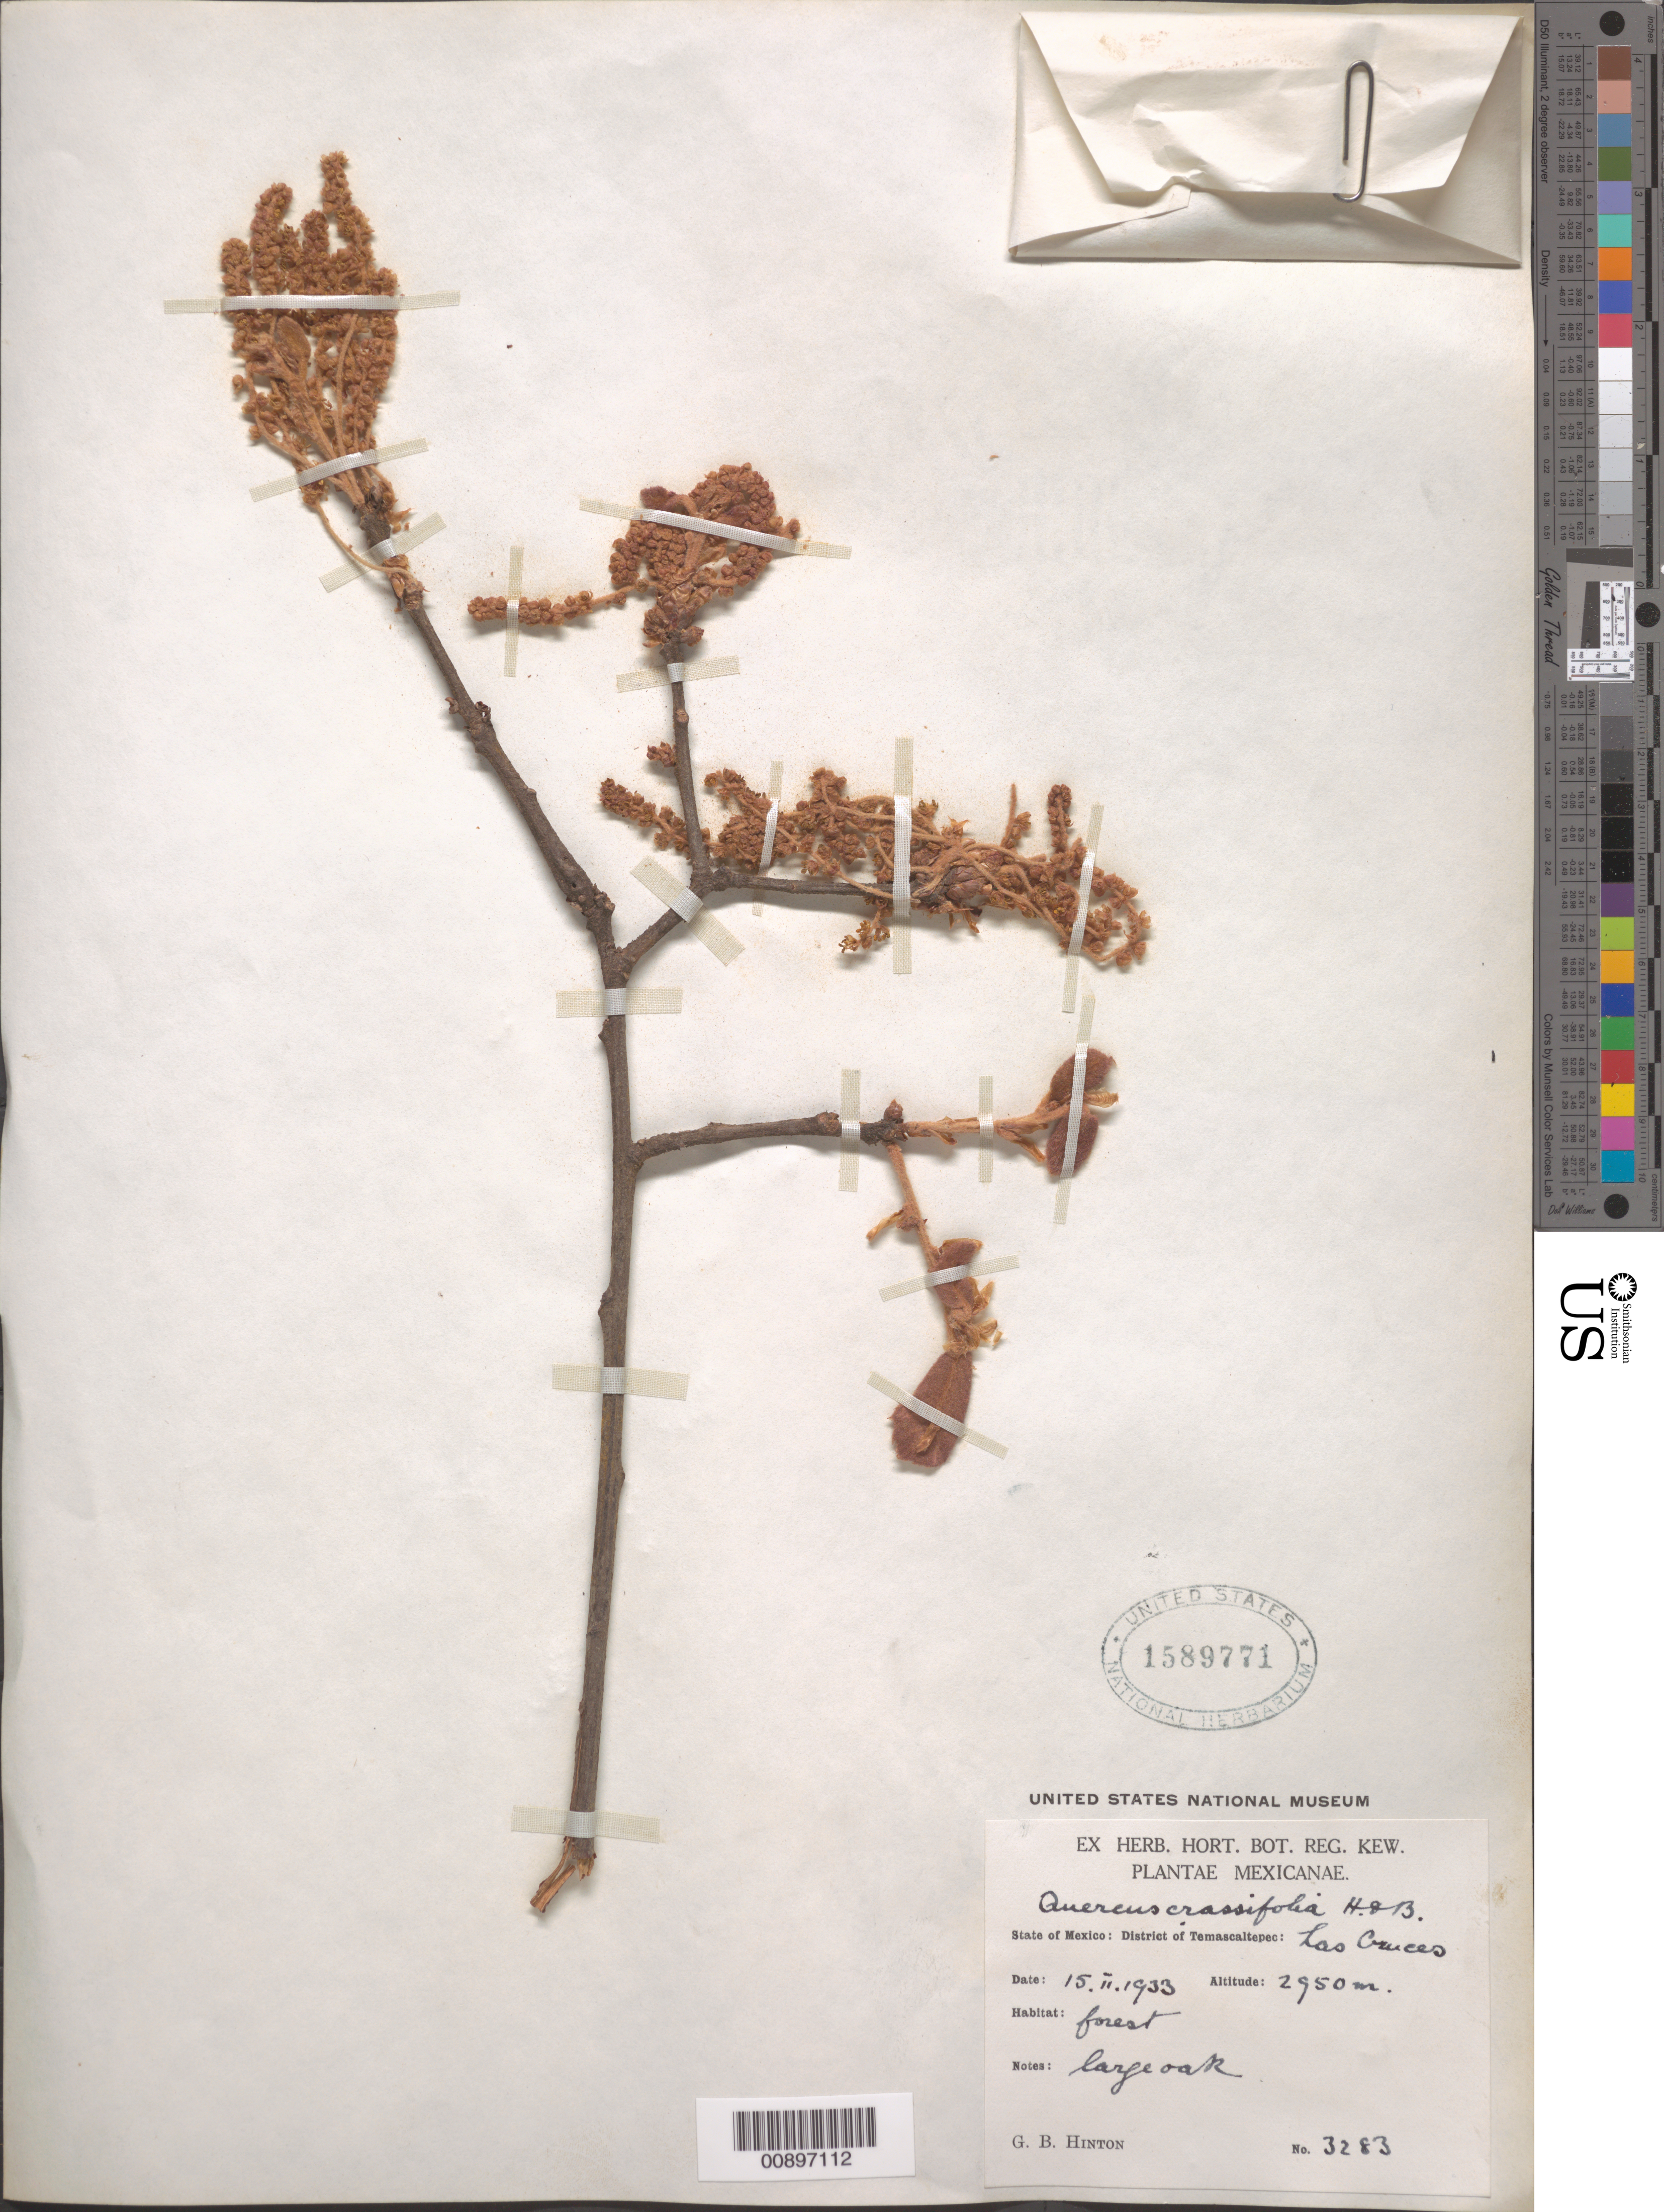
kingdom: Plantae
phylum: Tracheophyta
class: Magnoliopsida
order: Fagales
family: Fagaceae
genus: Quercus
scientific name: Quercus crassifolia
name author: Humb. & Bonpl.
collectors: G. B. Hinton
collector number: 3283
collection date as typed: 15 Feb 1933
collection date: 1933-02-15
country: Mexico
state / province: México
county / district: Temascaltepec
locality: State Mexico: District Temascaltepec: Las Cruces.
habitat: Forest.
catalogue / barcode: US 1589771